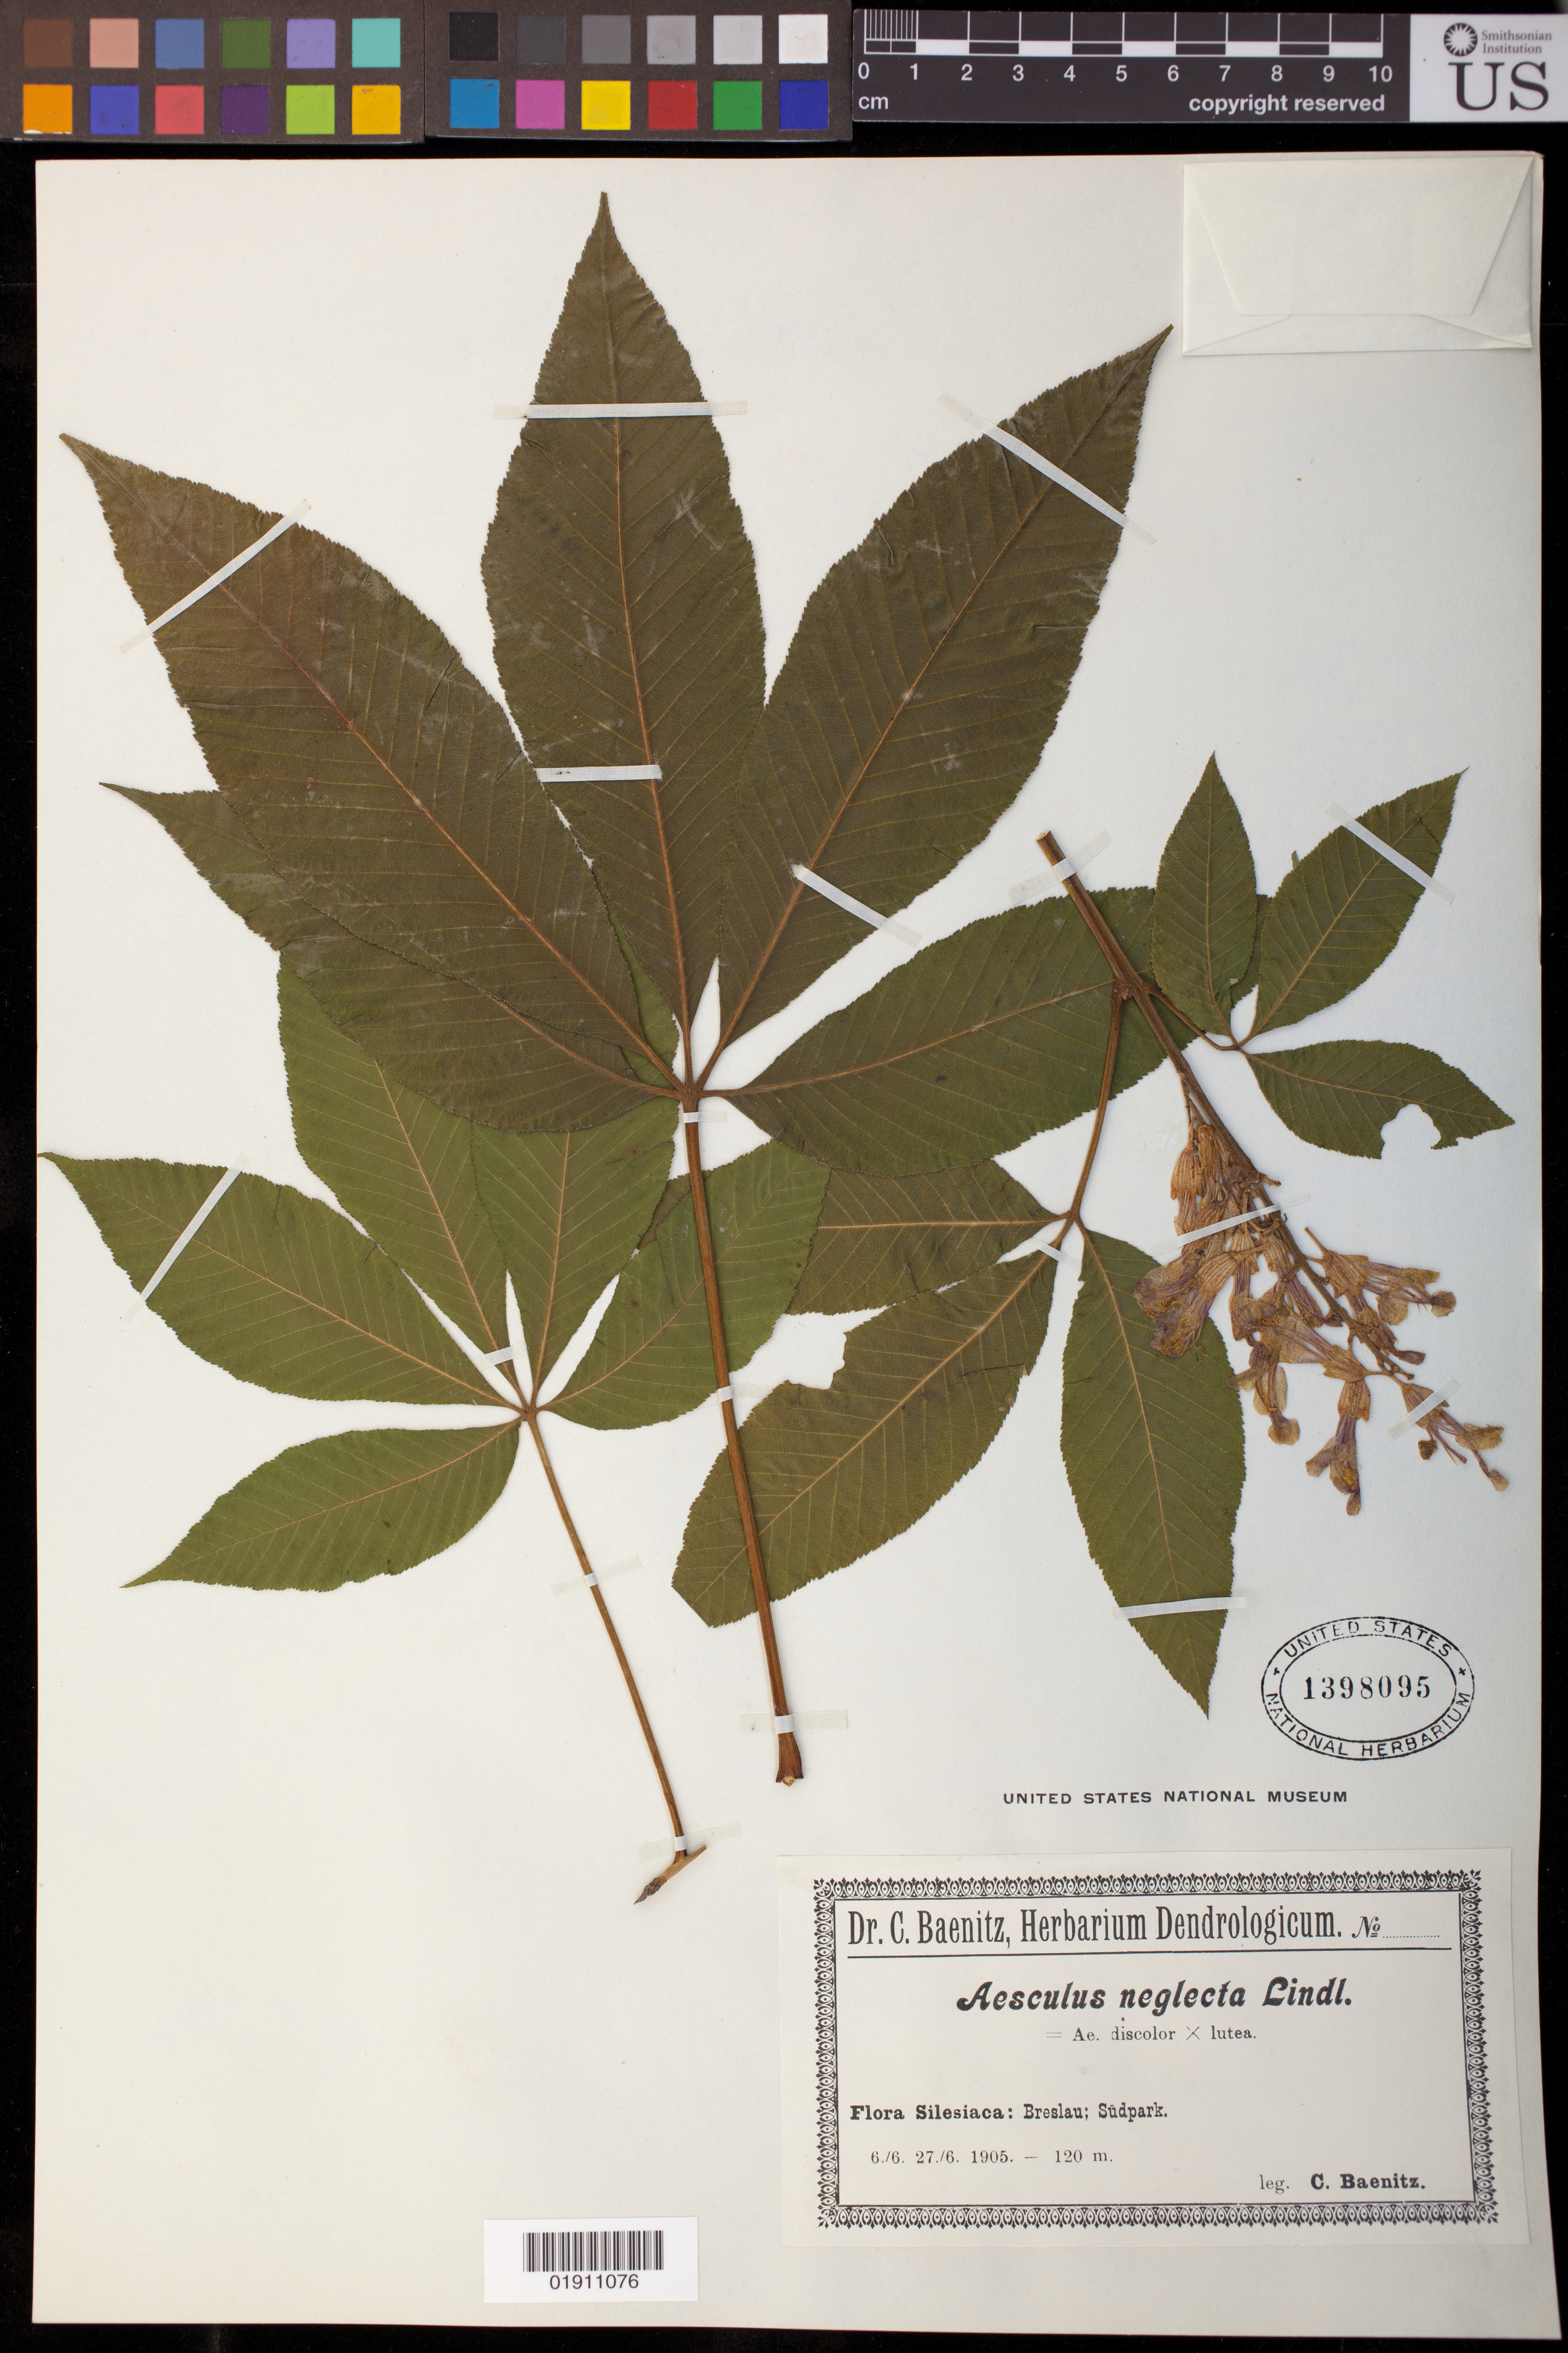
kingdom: Plantae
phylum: Tracheophyta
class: Magnoliopsida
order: Sapindales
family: Sapindaceae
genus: Aesculus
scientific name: Aesculus x neglecta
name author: Lindl.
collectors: C. G. Baenitz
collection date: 1905-06-06/1905-06-27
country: Poland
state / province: Dolnoslaskie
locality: Breslau; Sudpark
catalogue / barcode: US 1398095